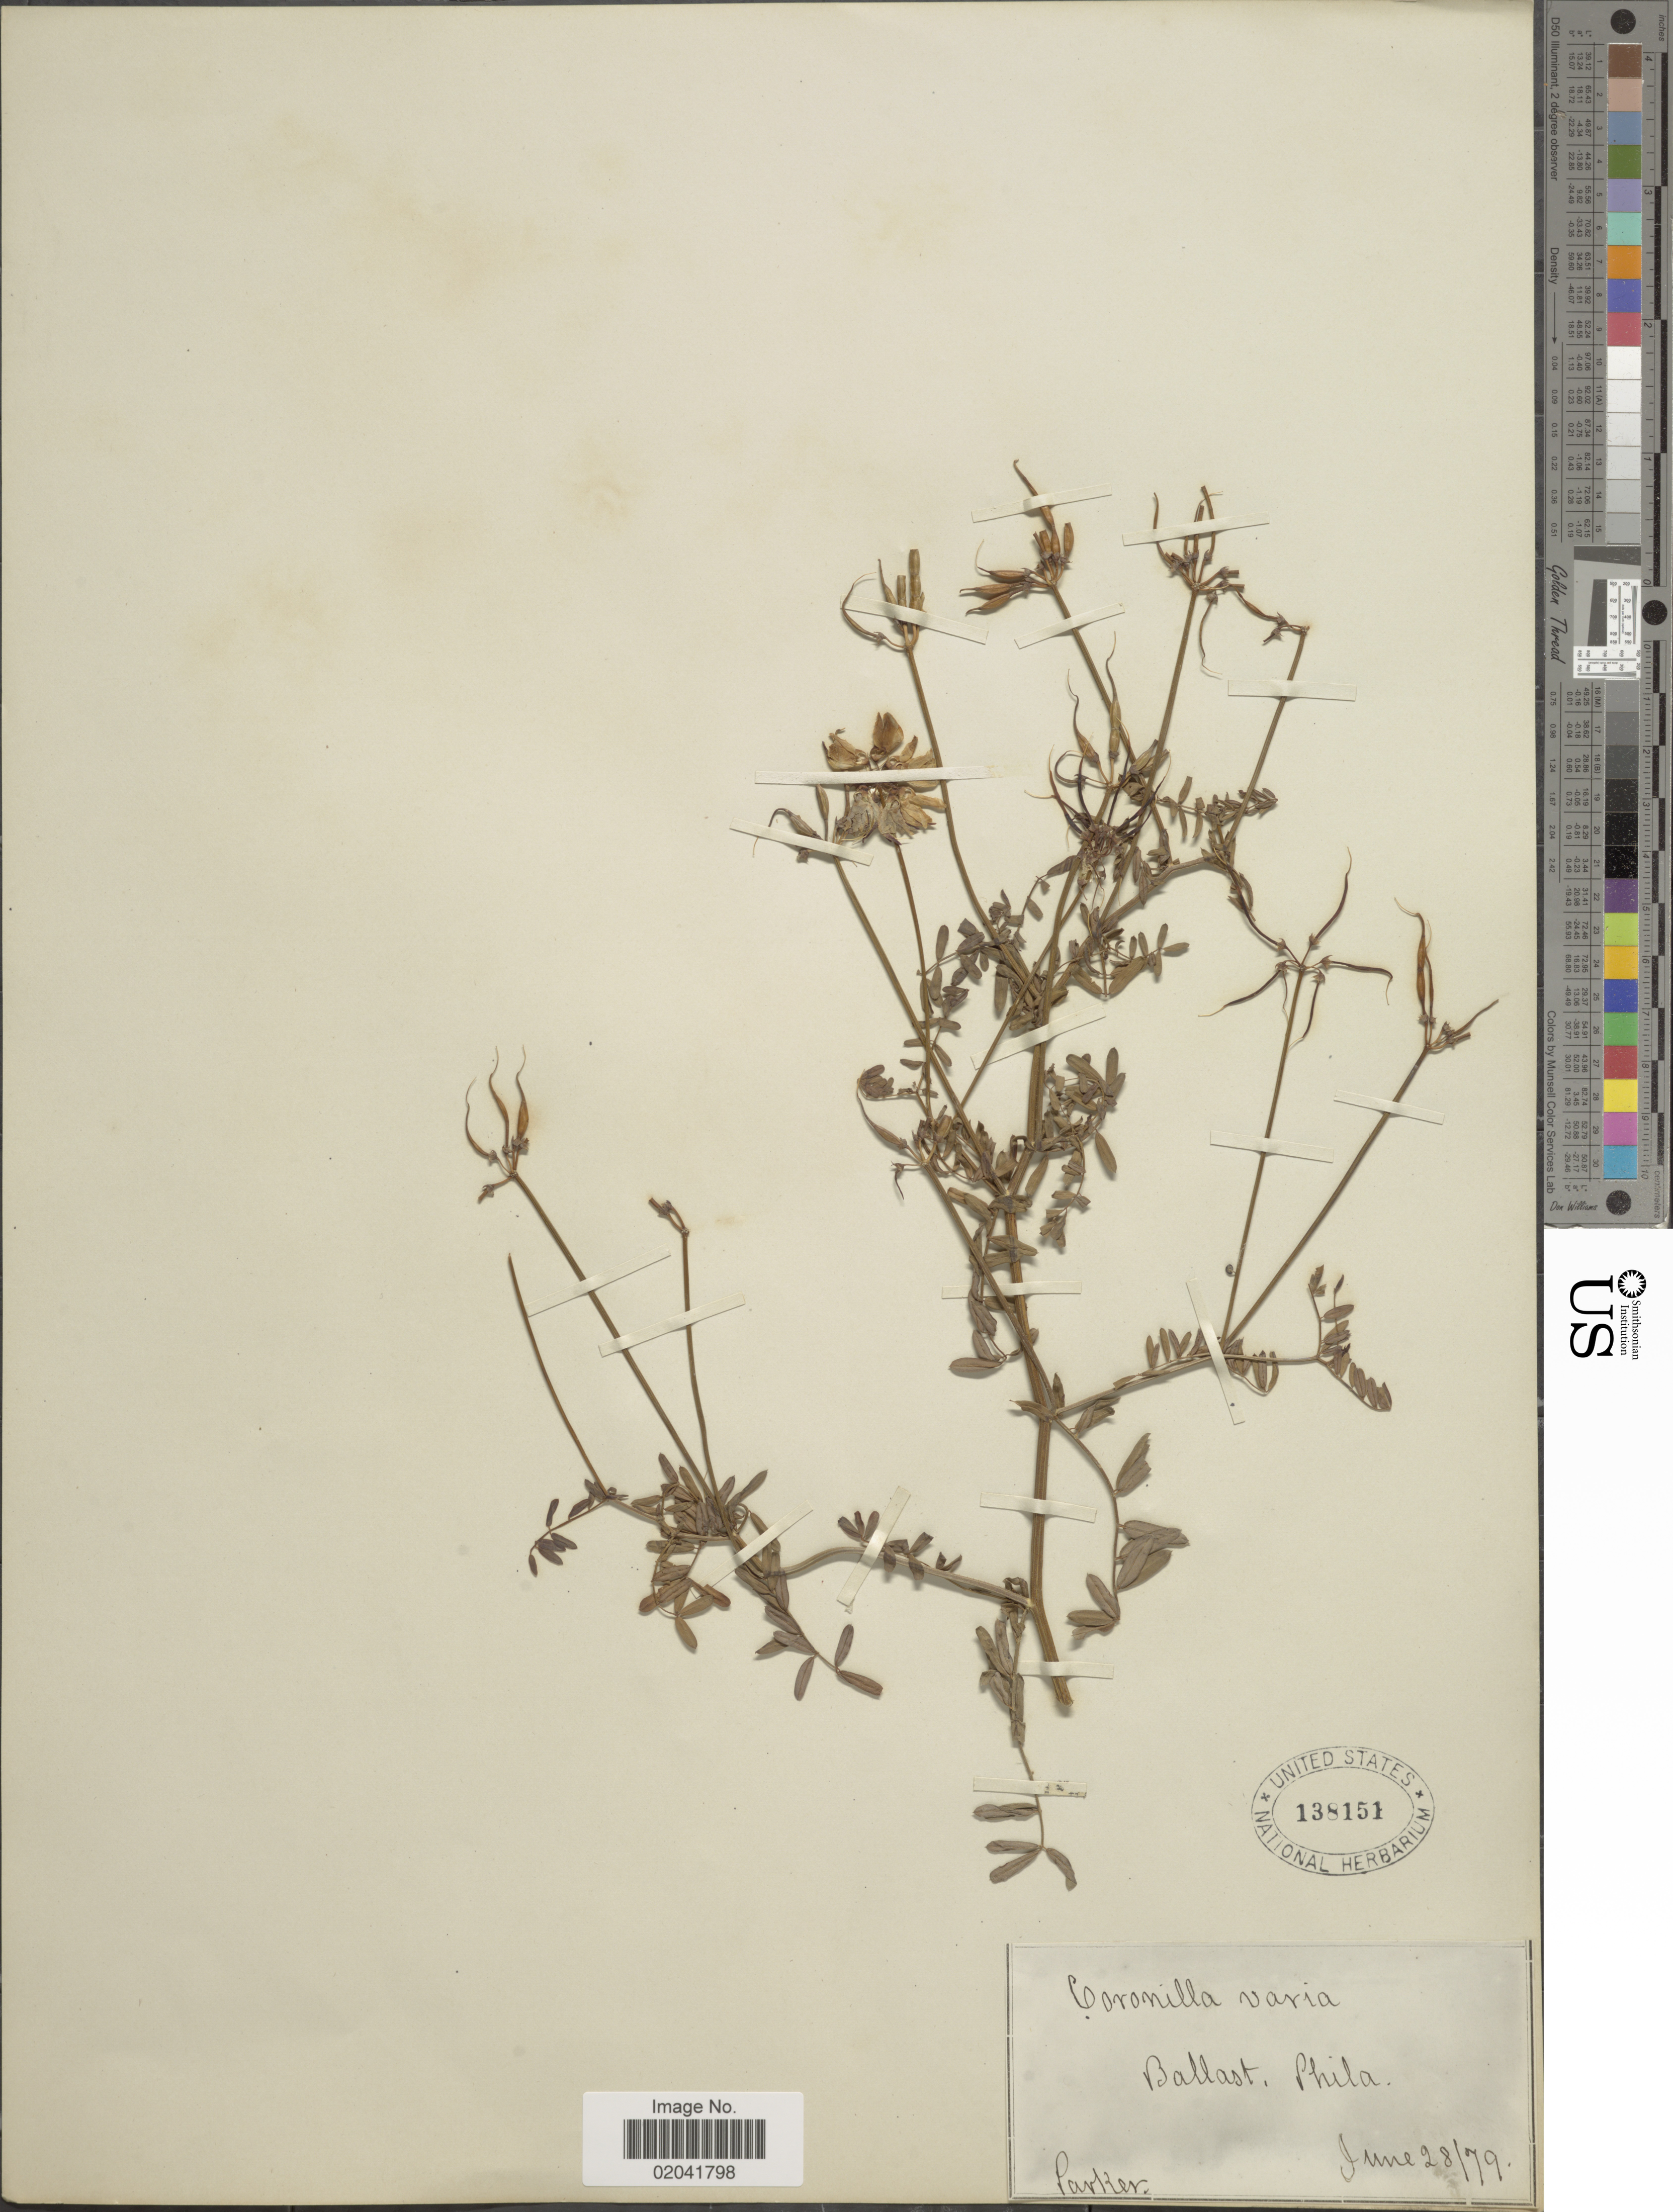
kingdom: Plantae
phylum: Tracheophyta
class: Magnoliopsida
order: Fabales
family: Fabaceae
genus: Coronilla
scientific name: Coronilla varia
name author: L.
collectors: -. Parker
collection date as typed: Transcribed d/m/y: 28/6/79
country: United States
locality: Ballast, Phila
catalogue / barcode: US 138151